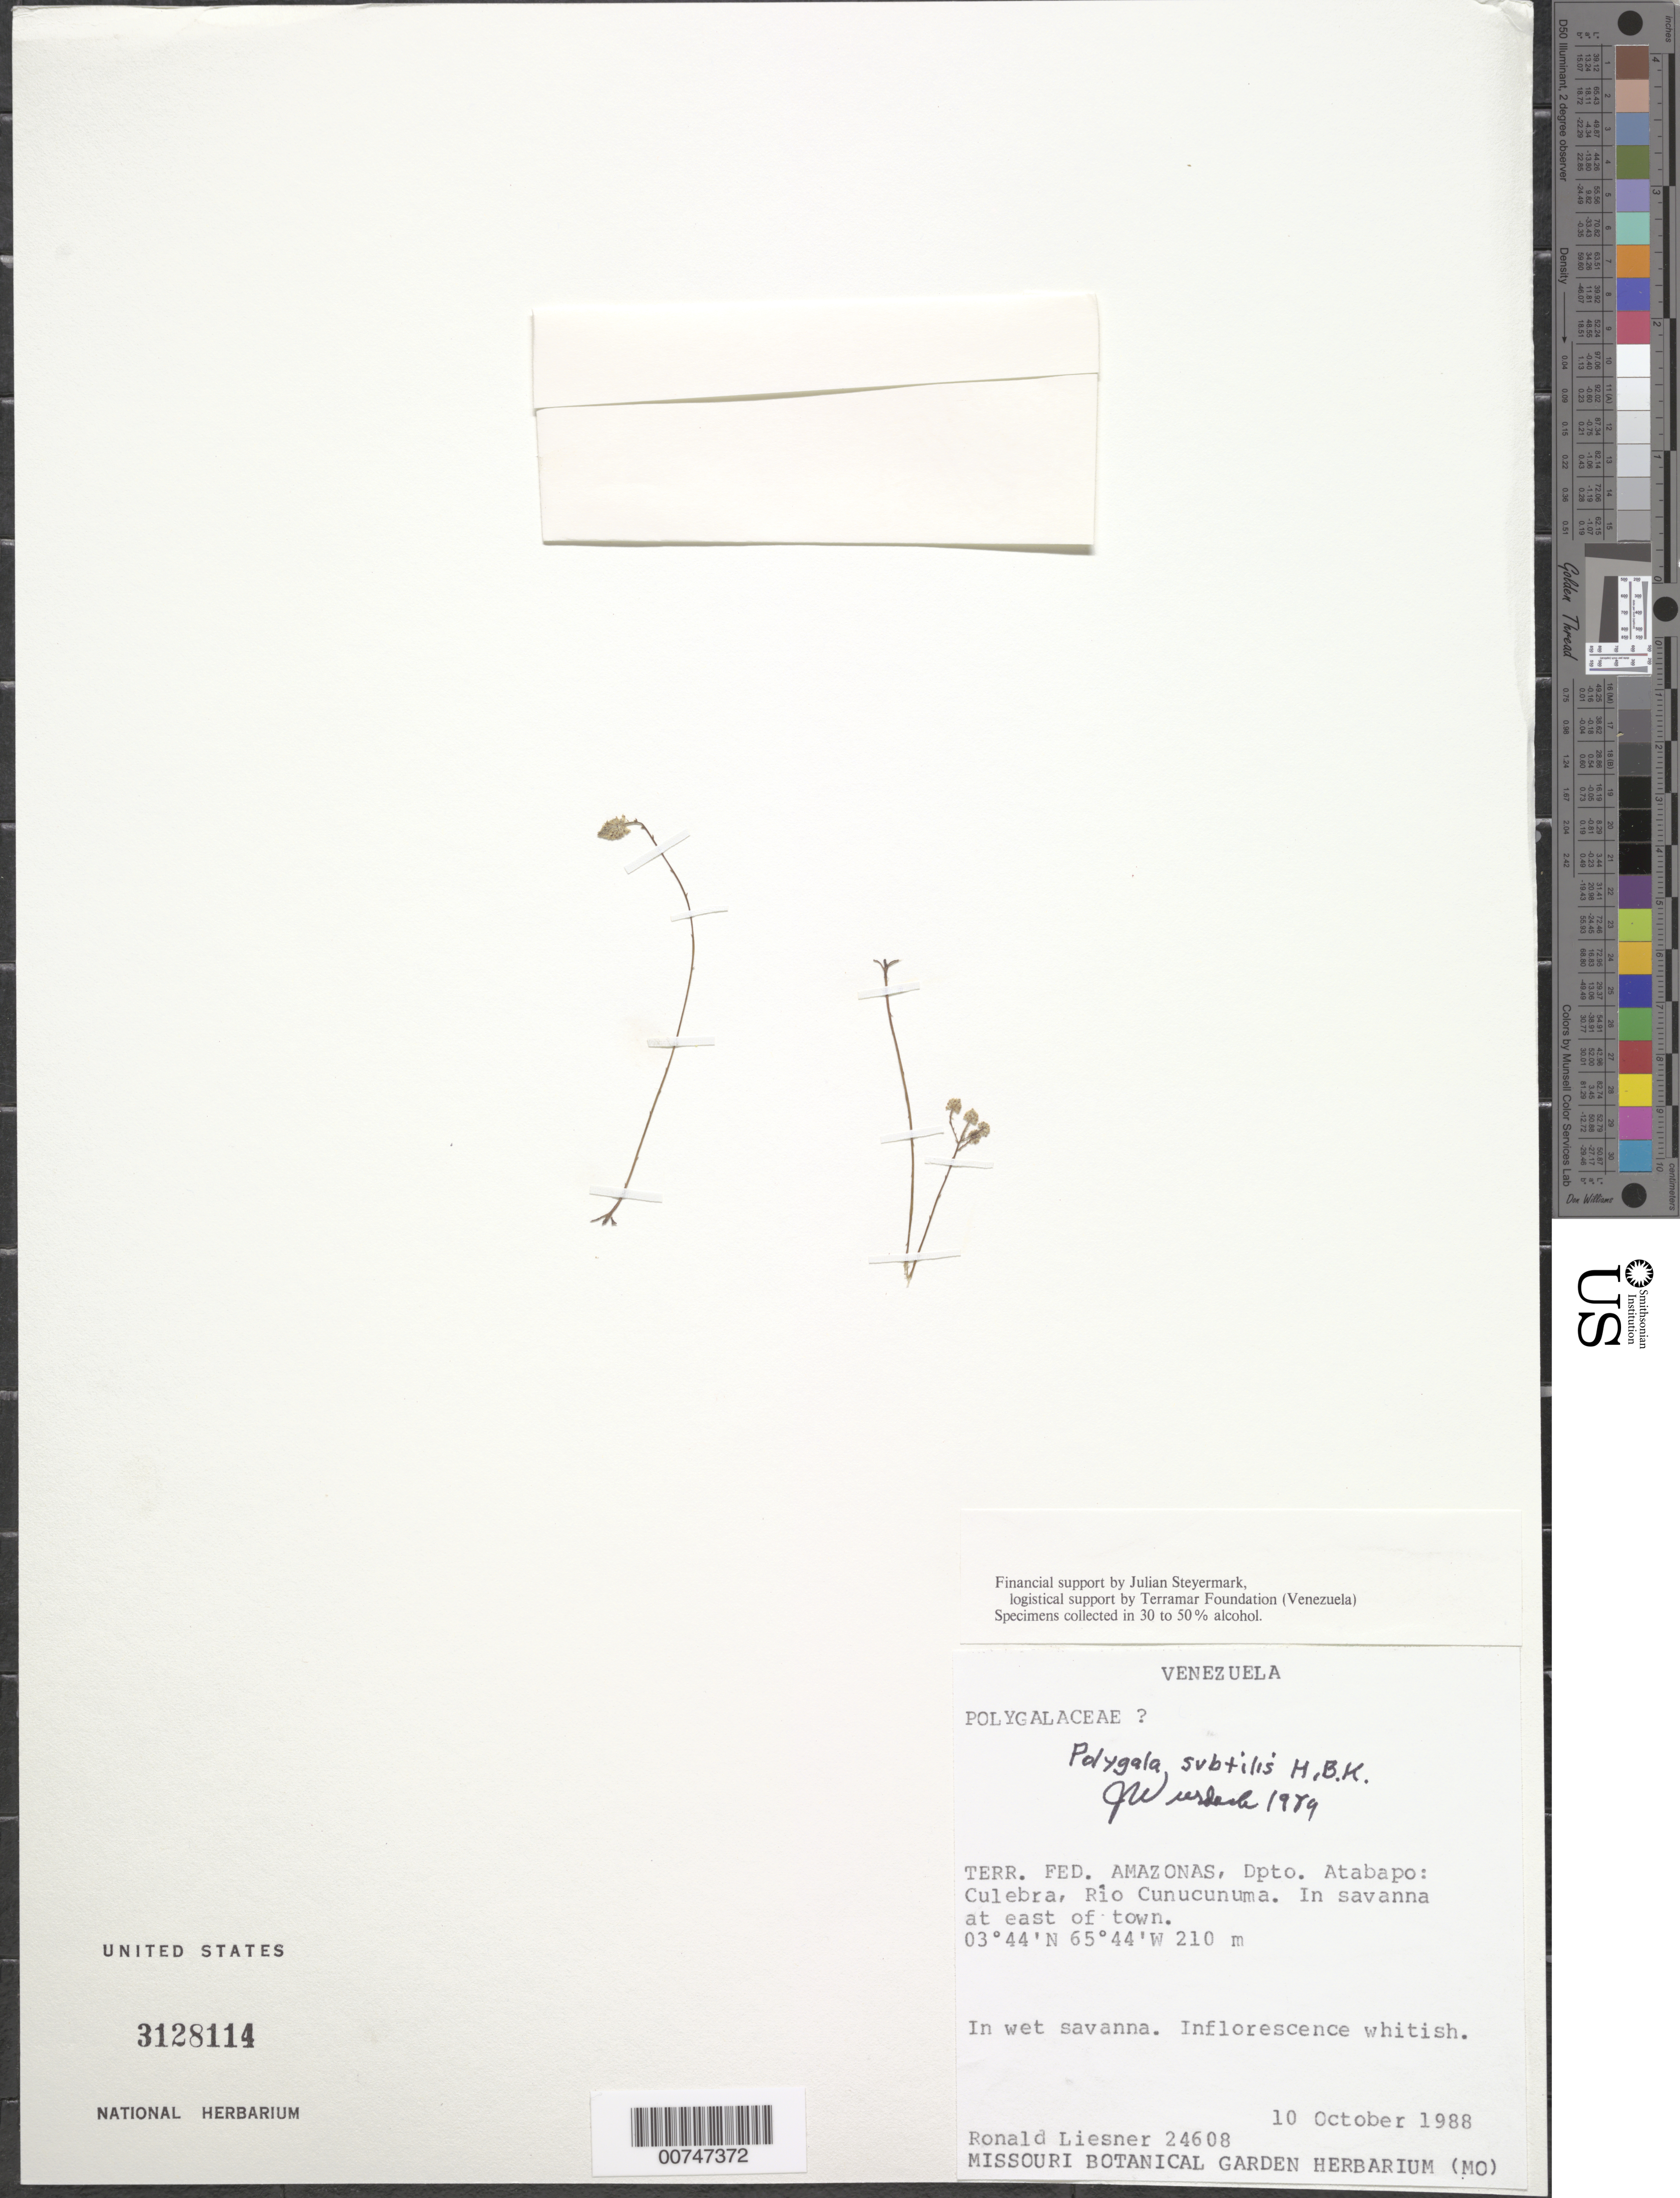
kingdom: Plantae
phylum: Tracheophyta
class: Magnoliopsida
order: Fabales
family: Polygalaceae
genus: Polygala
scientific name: Polygala subtilis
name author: Kunth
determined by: Wurdack, John J., (US), US (UNITED STATES)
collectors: R. L. Liesner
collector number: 24608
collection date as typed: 10-Oct-88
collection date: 1988-10-10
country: Venezuela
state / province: Amazonas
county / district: Atabapo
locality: Culebra, Río Cunucunuma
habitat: Wet savanna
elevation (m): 210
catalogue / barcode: US 3128114